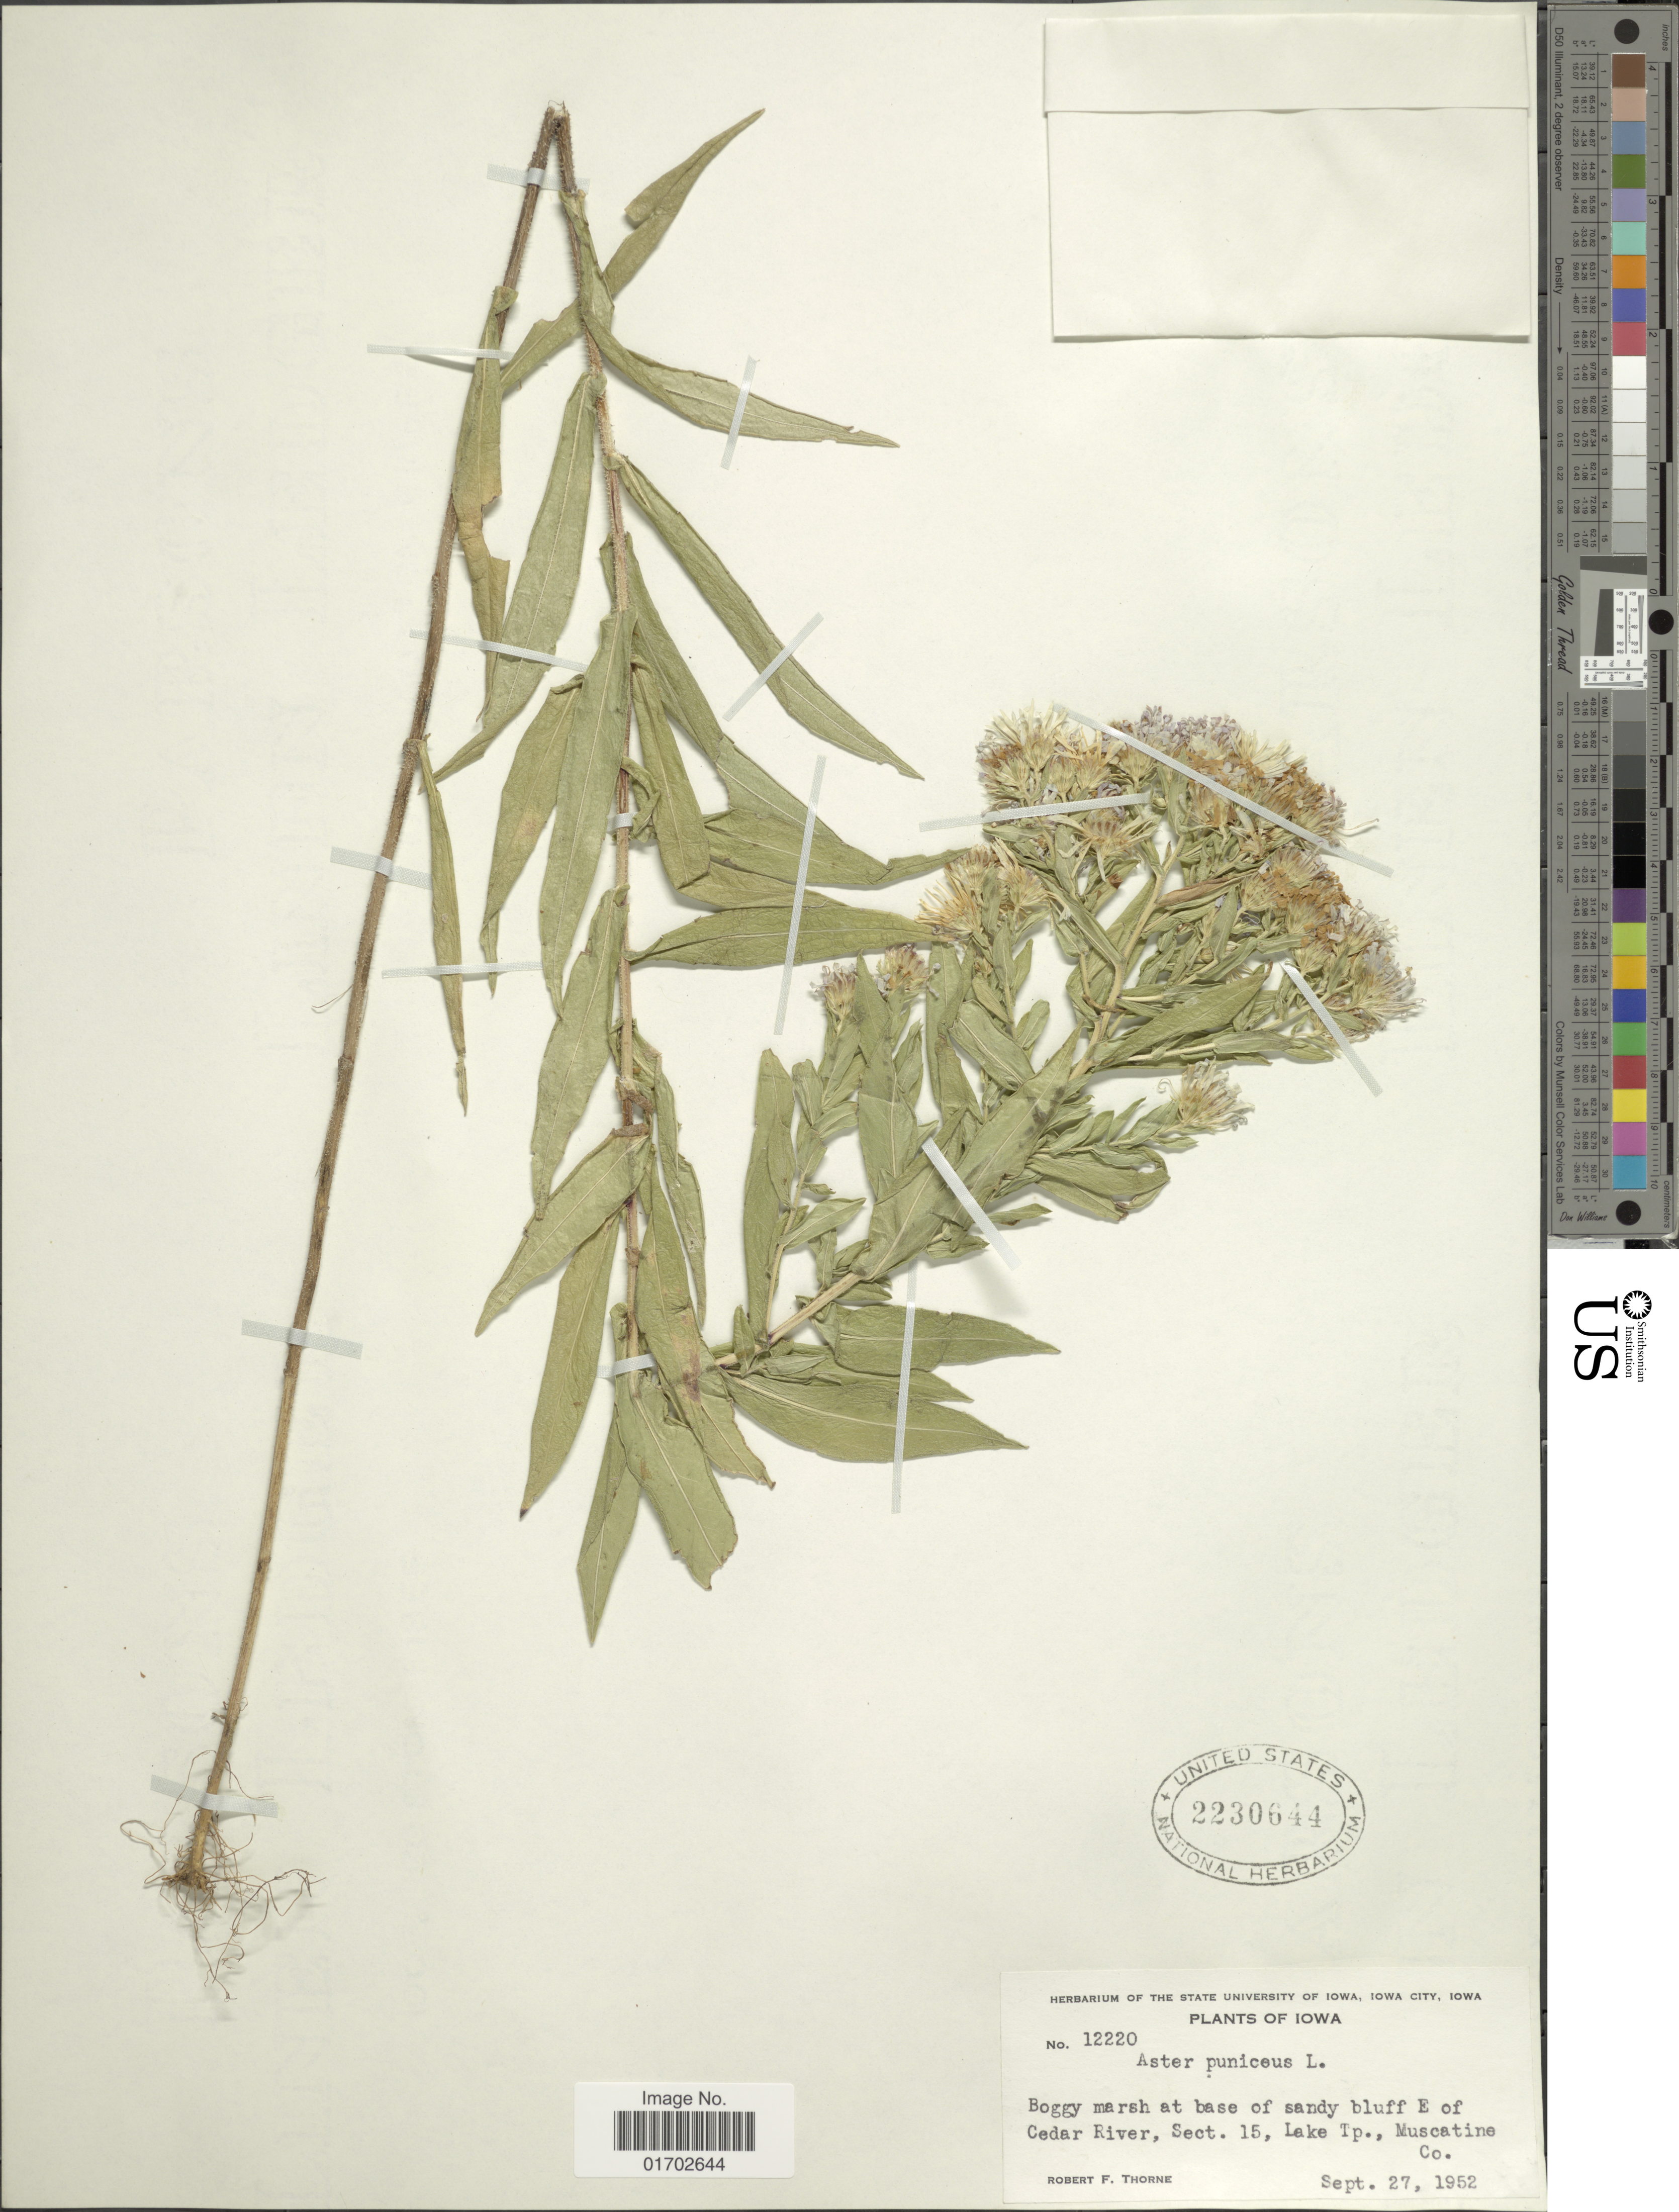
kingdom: Plantae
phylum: Tracheophyta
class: Magnoliopsida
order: Asterales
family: Asteraceae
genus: Symphyotrichum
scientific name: Symphyotrichum puniceum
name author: (L.) Á. Löve & D. Löve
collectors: R. F. Thorne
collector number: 12220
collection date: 1952-09-27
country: United States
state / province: Iowa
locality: Boggy marsh at base of sandy bluff E of Cedar River, Sect. 15, Lake Tp., Muscatine Co.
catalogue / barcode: US 2230644